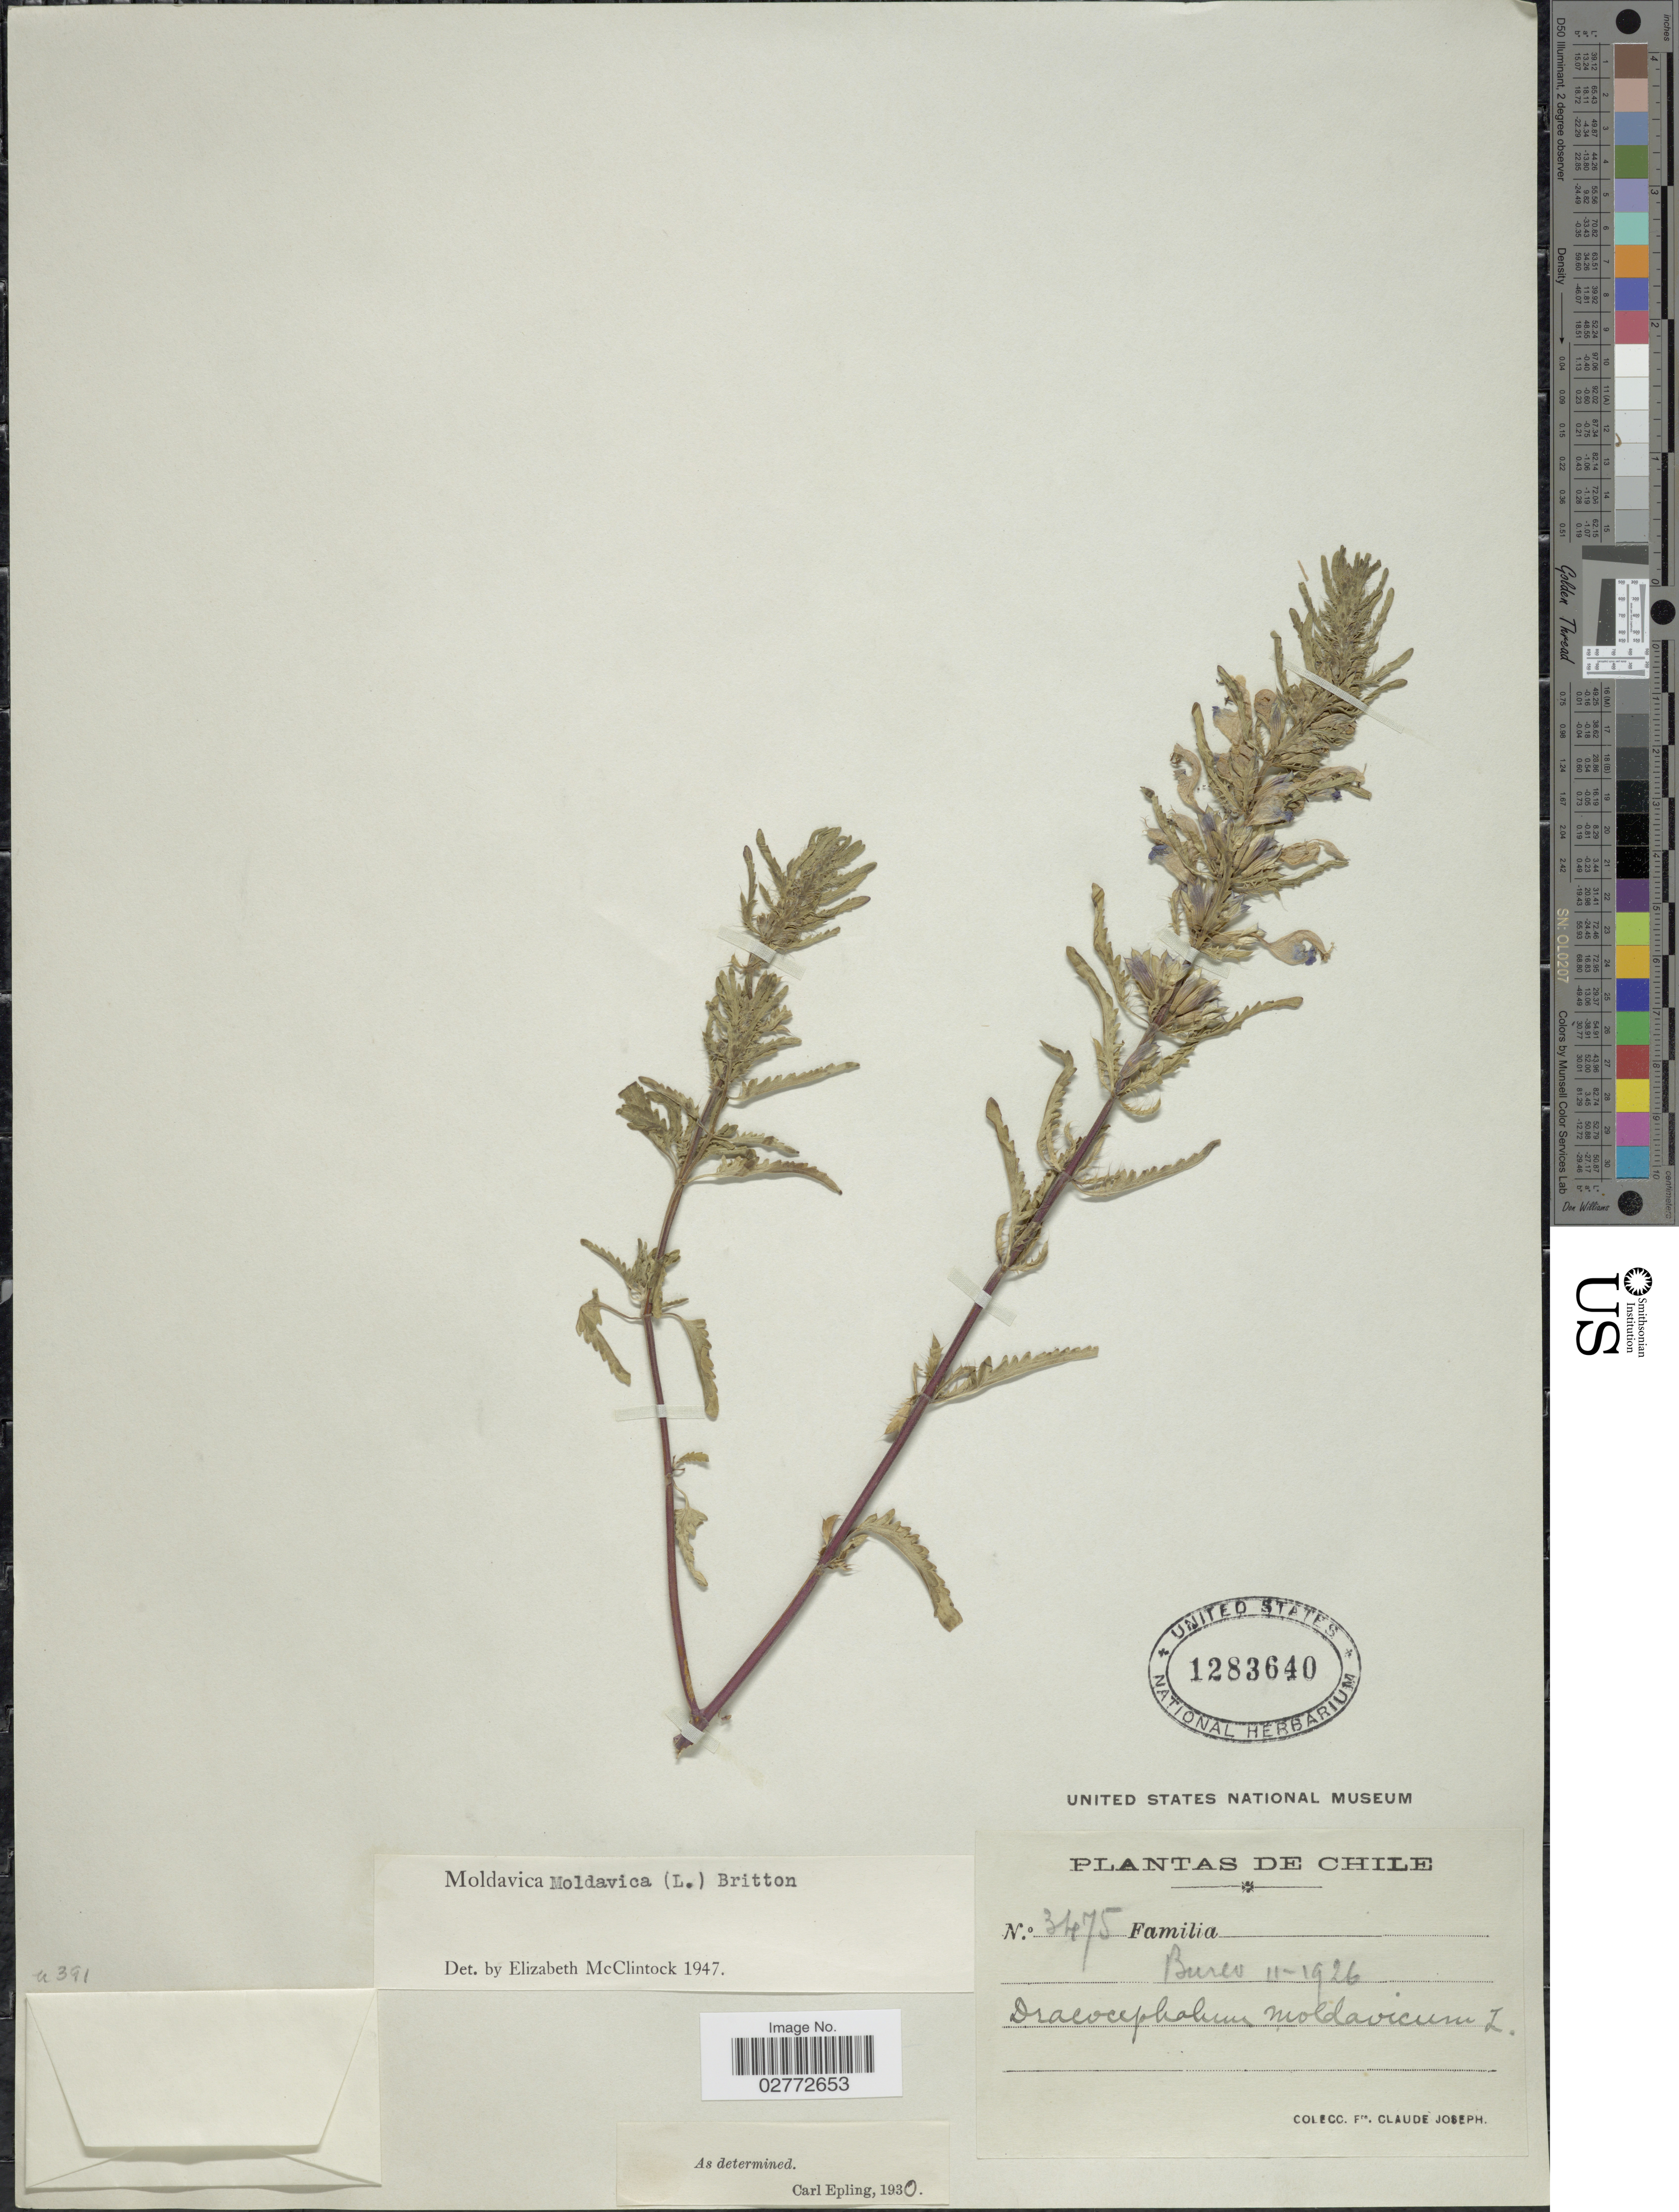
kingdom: Plantae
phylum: Tracheophyta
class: Magnoliopsida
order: Lamiales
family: Lamiaceae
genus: Dracocephalum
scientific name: Dracocephalum moldavica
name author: L.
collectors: Bro. Claude-Joseph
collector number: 3475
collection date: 1926-11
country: Chile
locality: Bureo.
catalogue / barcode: US 1283640